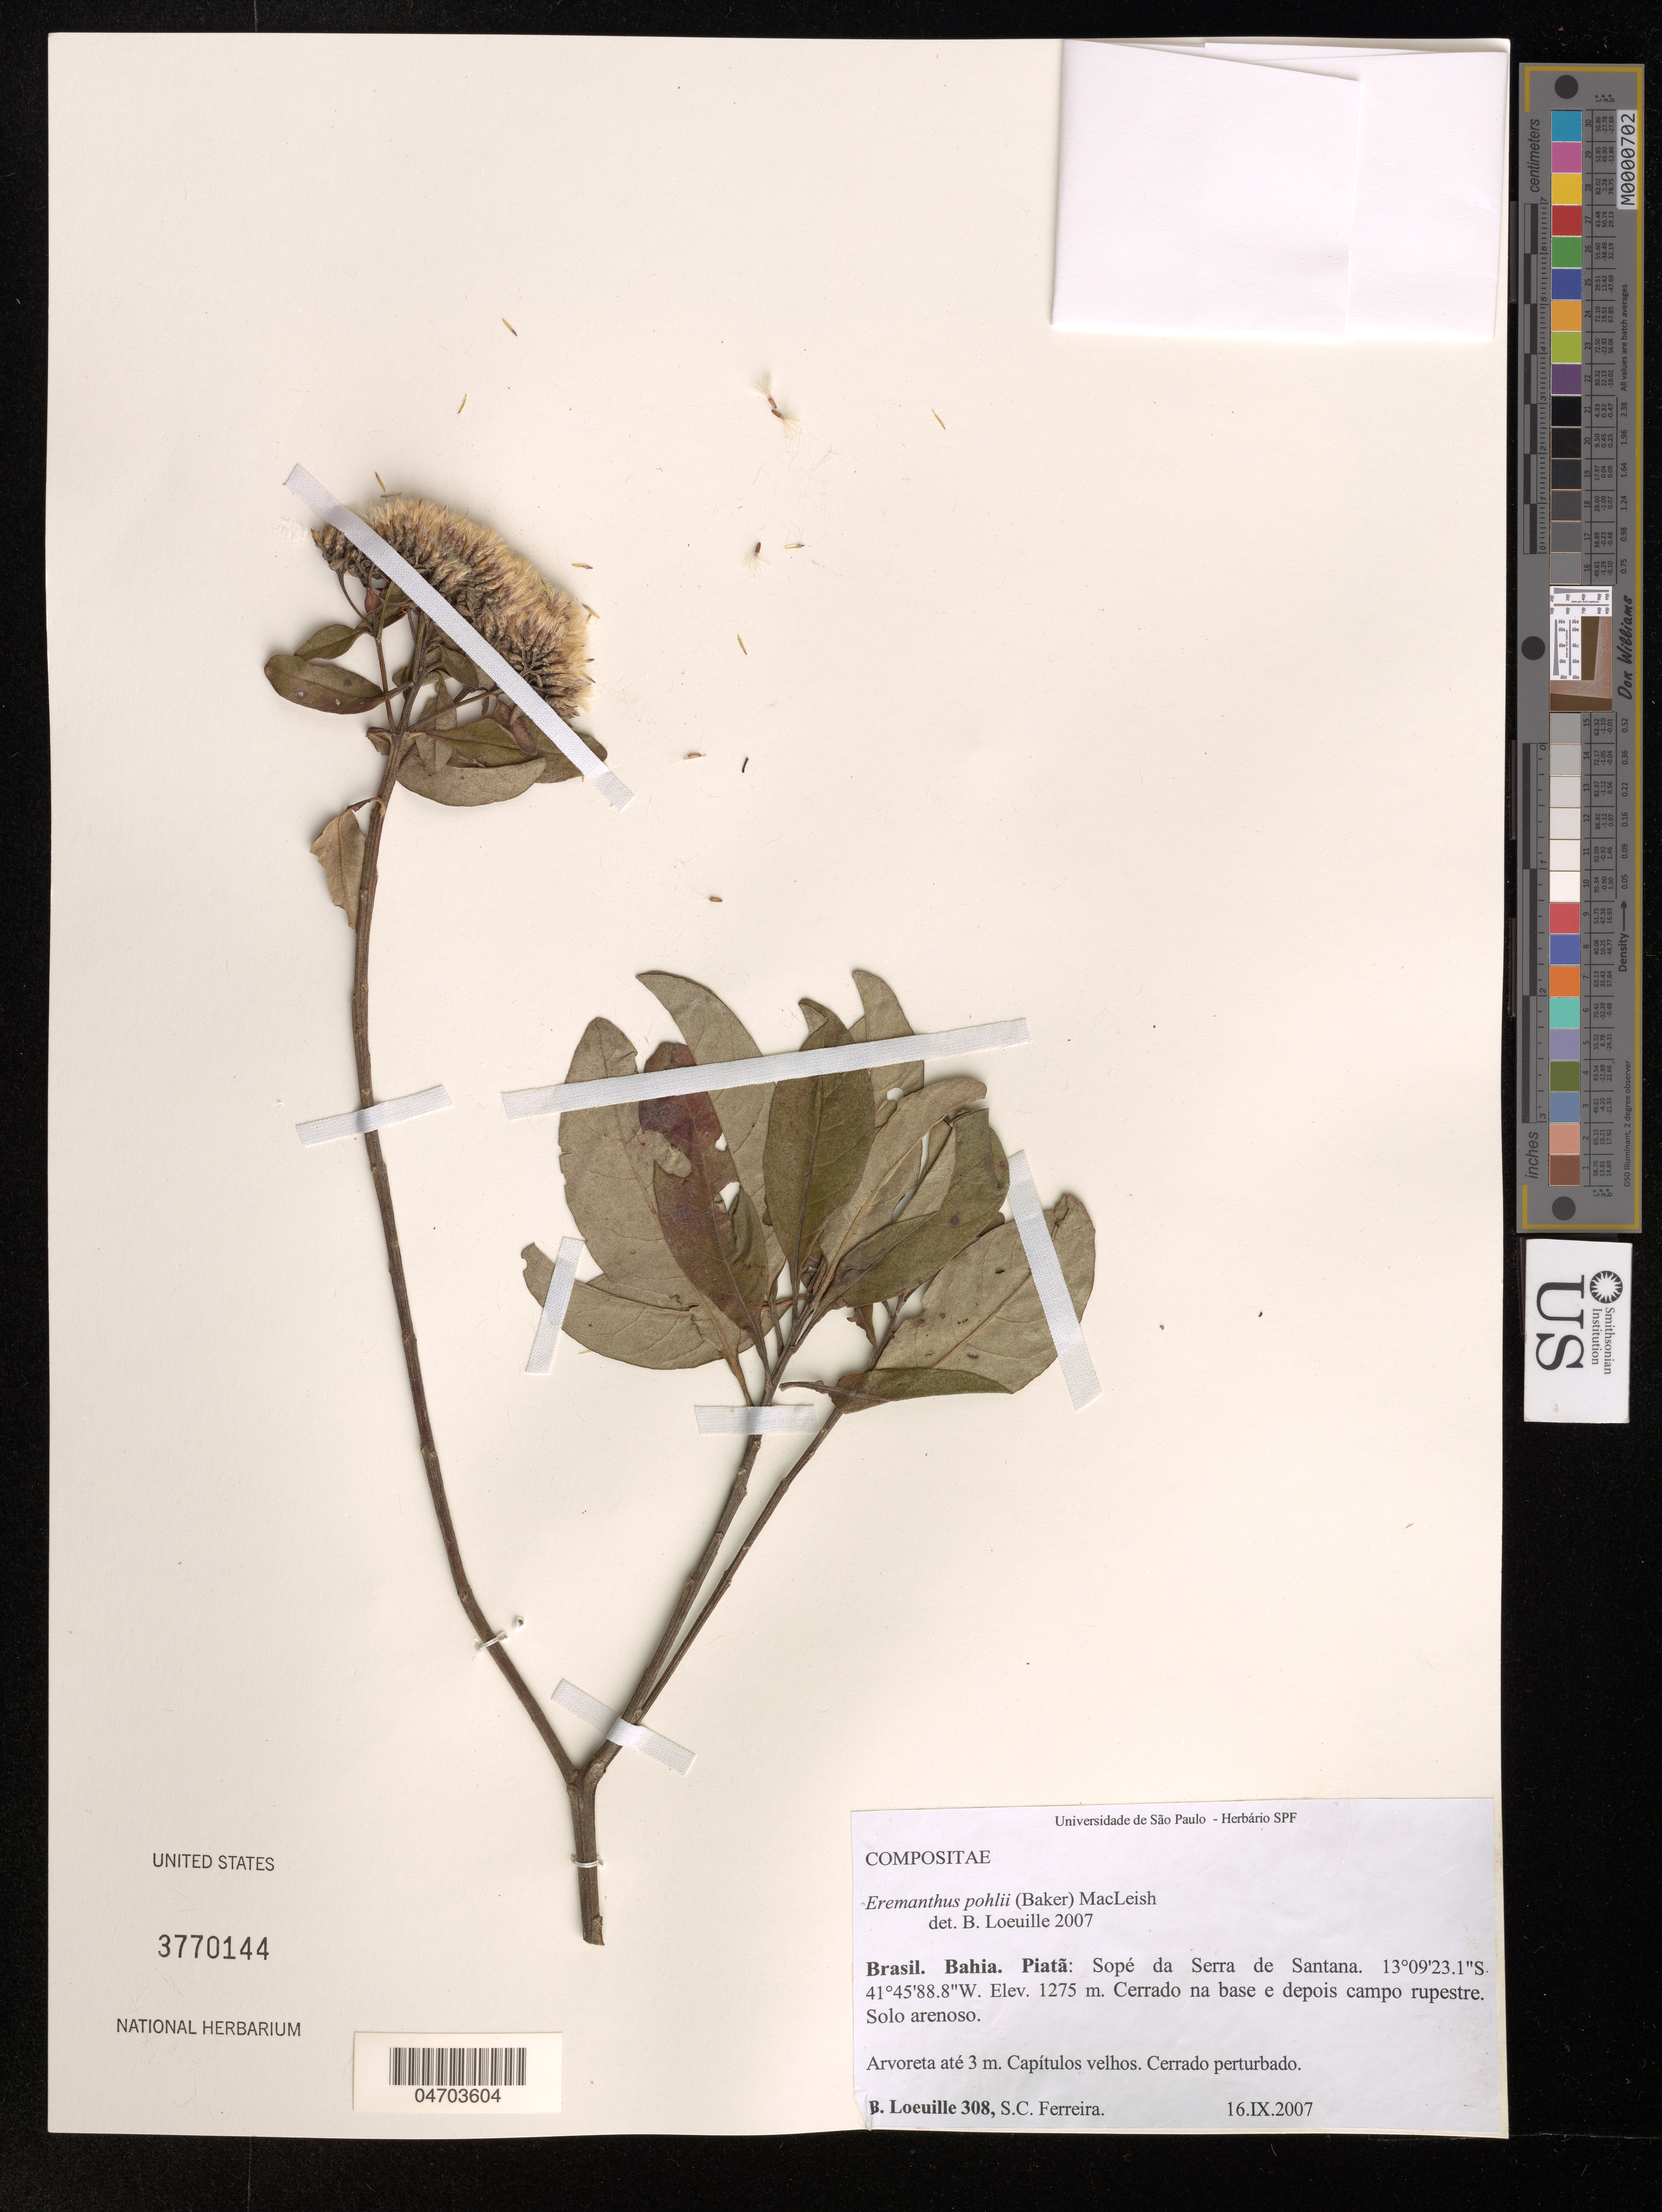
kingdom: Plantae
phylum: Tracheophyta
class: Magnoliopsida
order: Asterales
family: Asteraceae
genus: Eremanthus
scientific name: Eremanthus pohlii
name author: (Baker) MacLeish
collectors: B. Loeuille & S. C. Ferreira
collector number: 308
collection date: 2007-09-16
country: Brazil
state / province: Bahia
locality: Sope de Serra de Santana.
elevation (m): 1275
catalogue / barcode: US 3770144